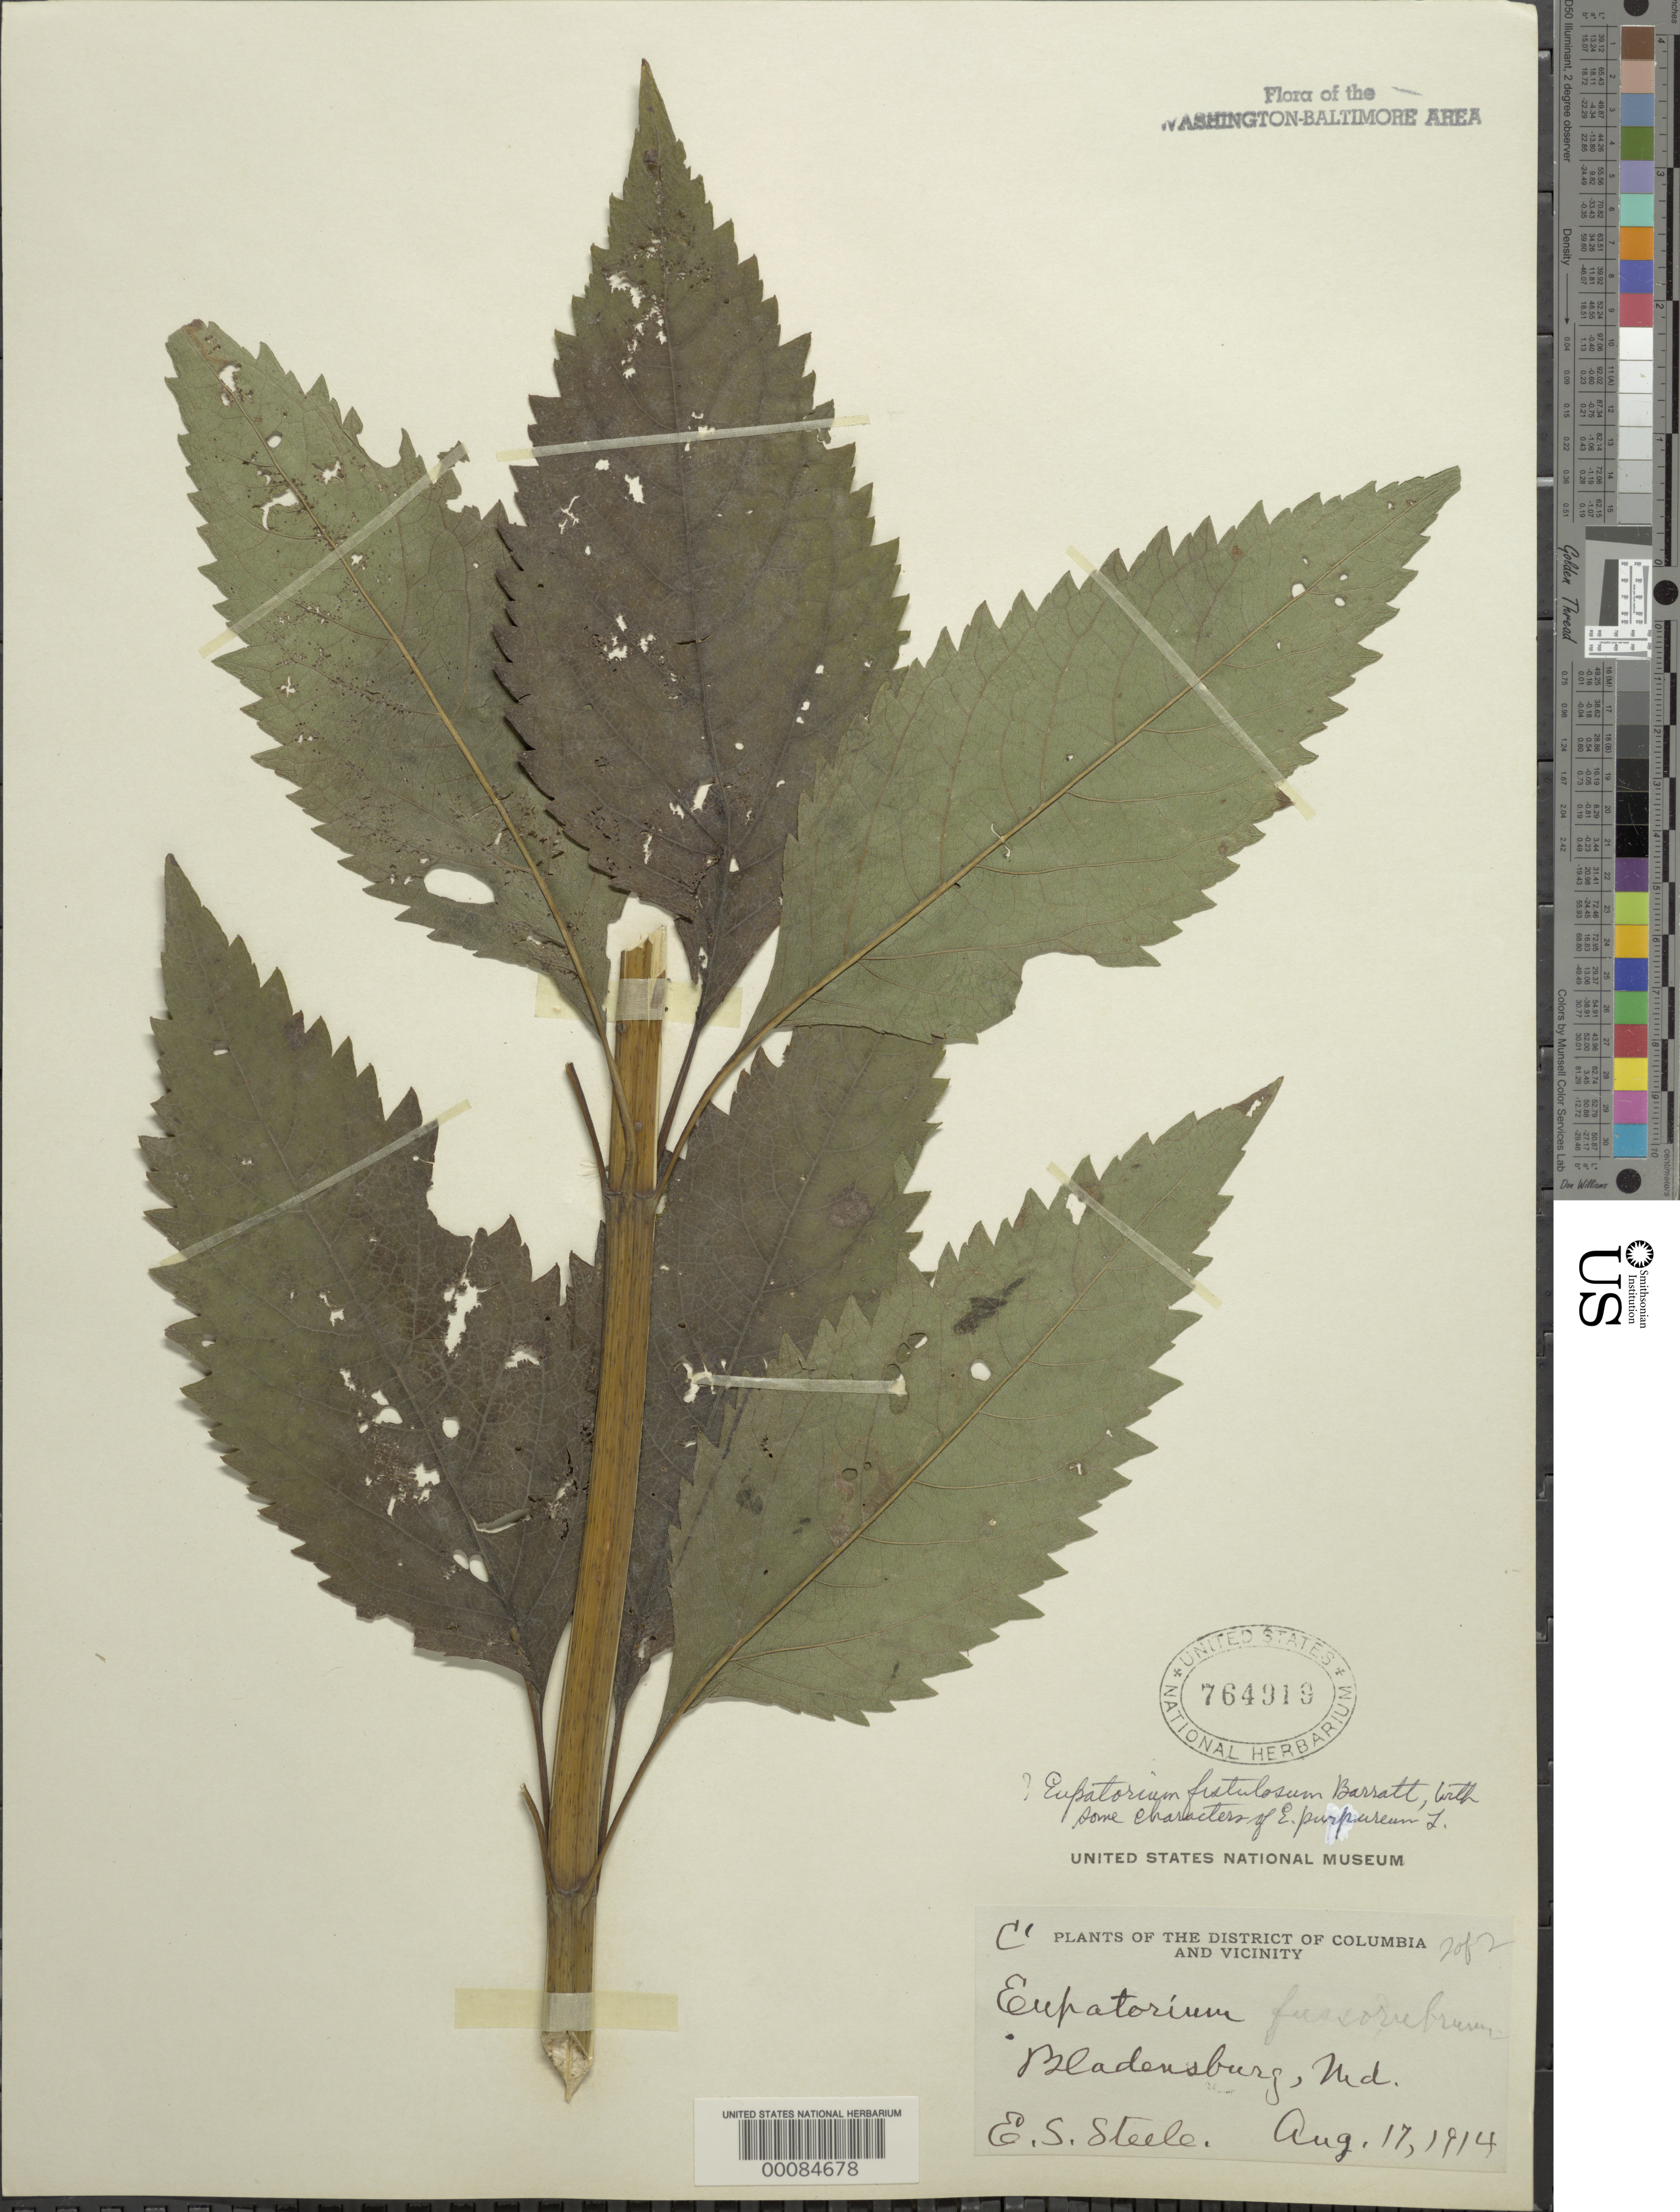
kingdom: Plantae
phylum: Tracheophyta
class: Magnoliopsida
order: Asterales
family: Asteraceae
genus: Eupatorium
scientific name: Eupatorium fistulosum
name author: Barratt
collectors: E. Steele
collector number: C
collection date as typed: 17 Aug 1914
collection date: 1914-08-17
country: United States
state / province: Maryland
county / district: Prince George's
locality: Bladensburg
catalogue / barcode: US 764919